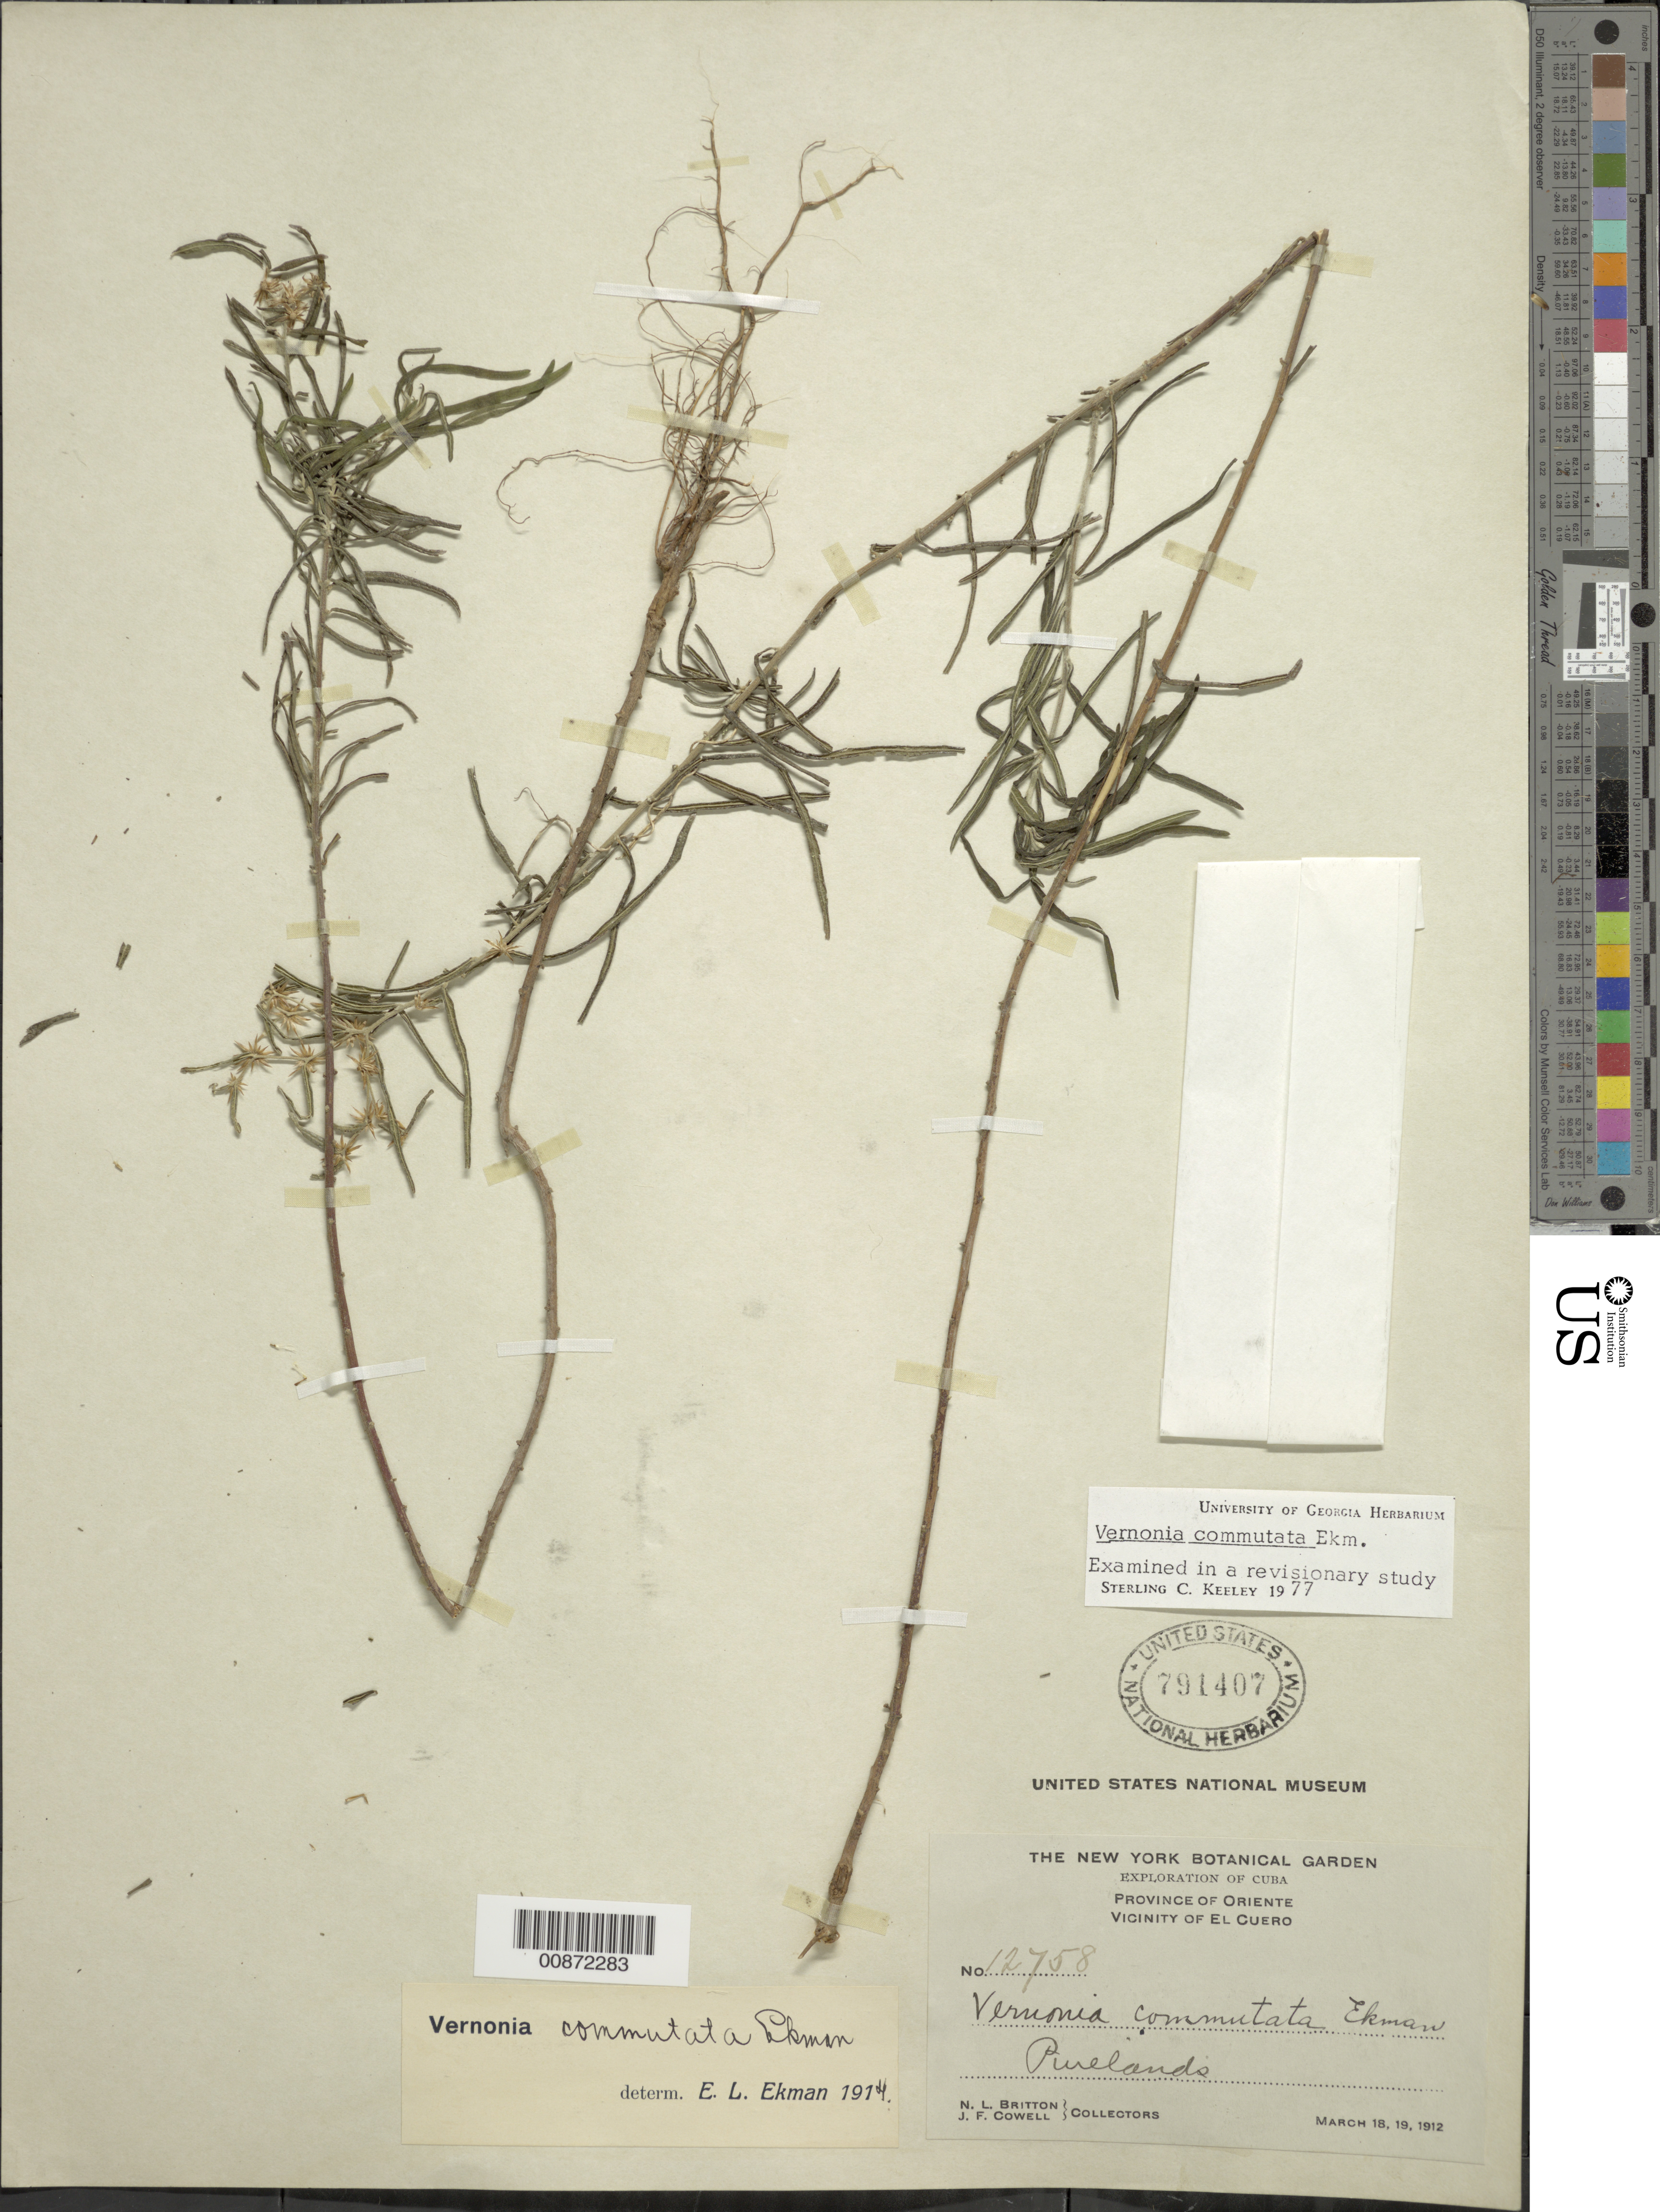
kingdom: Plantae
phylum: Tracheophyta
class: Magnoliopsida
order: Asterales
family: Asteraceae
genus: Lepidaploa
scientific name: Lepidaploa commutata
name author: (Ekman) H. Rob.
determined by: Ekman, E. L.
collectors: N. Britton & J. F. Cowell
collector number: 12758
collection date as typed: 18 Mar 1912 to 19 Mar 1912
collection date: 1912-03-18/1912-03-19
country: Cuba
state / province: Oriente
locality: Vicinity of El Cuero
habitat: Pinelands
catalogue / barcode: US 791407